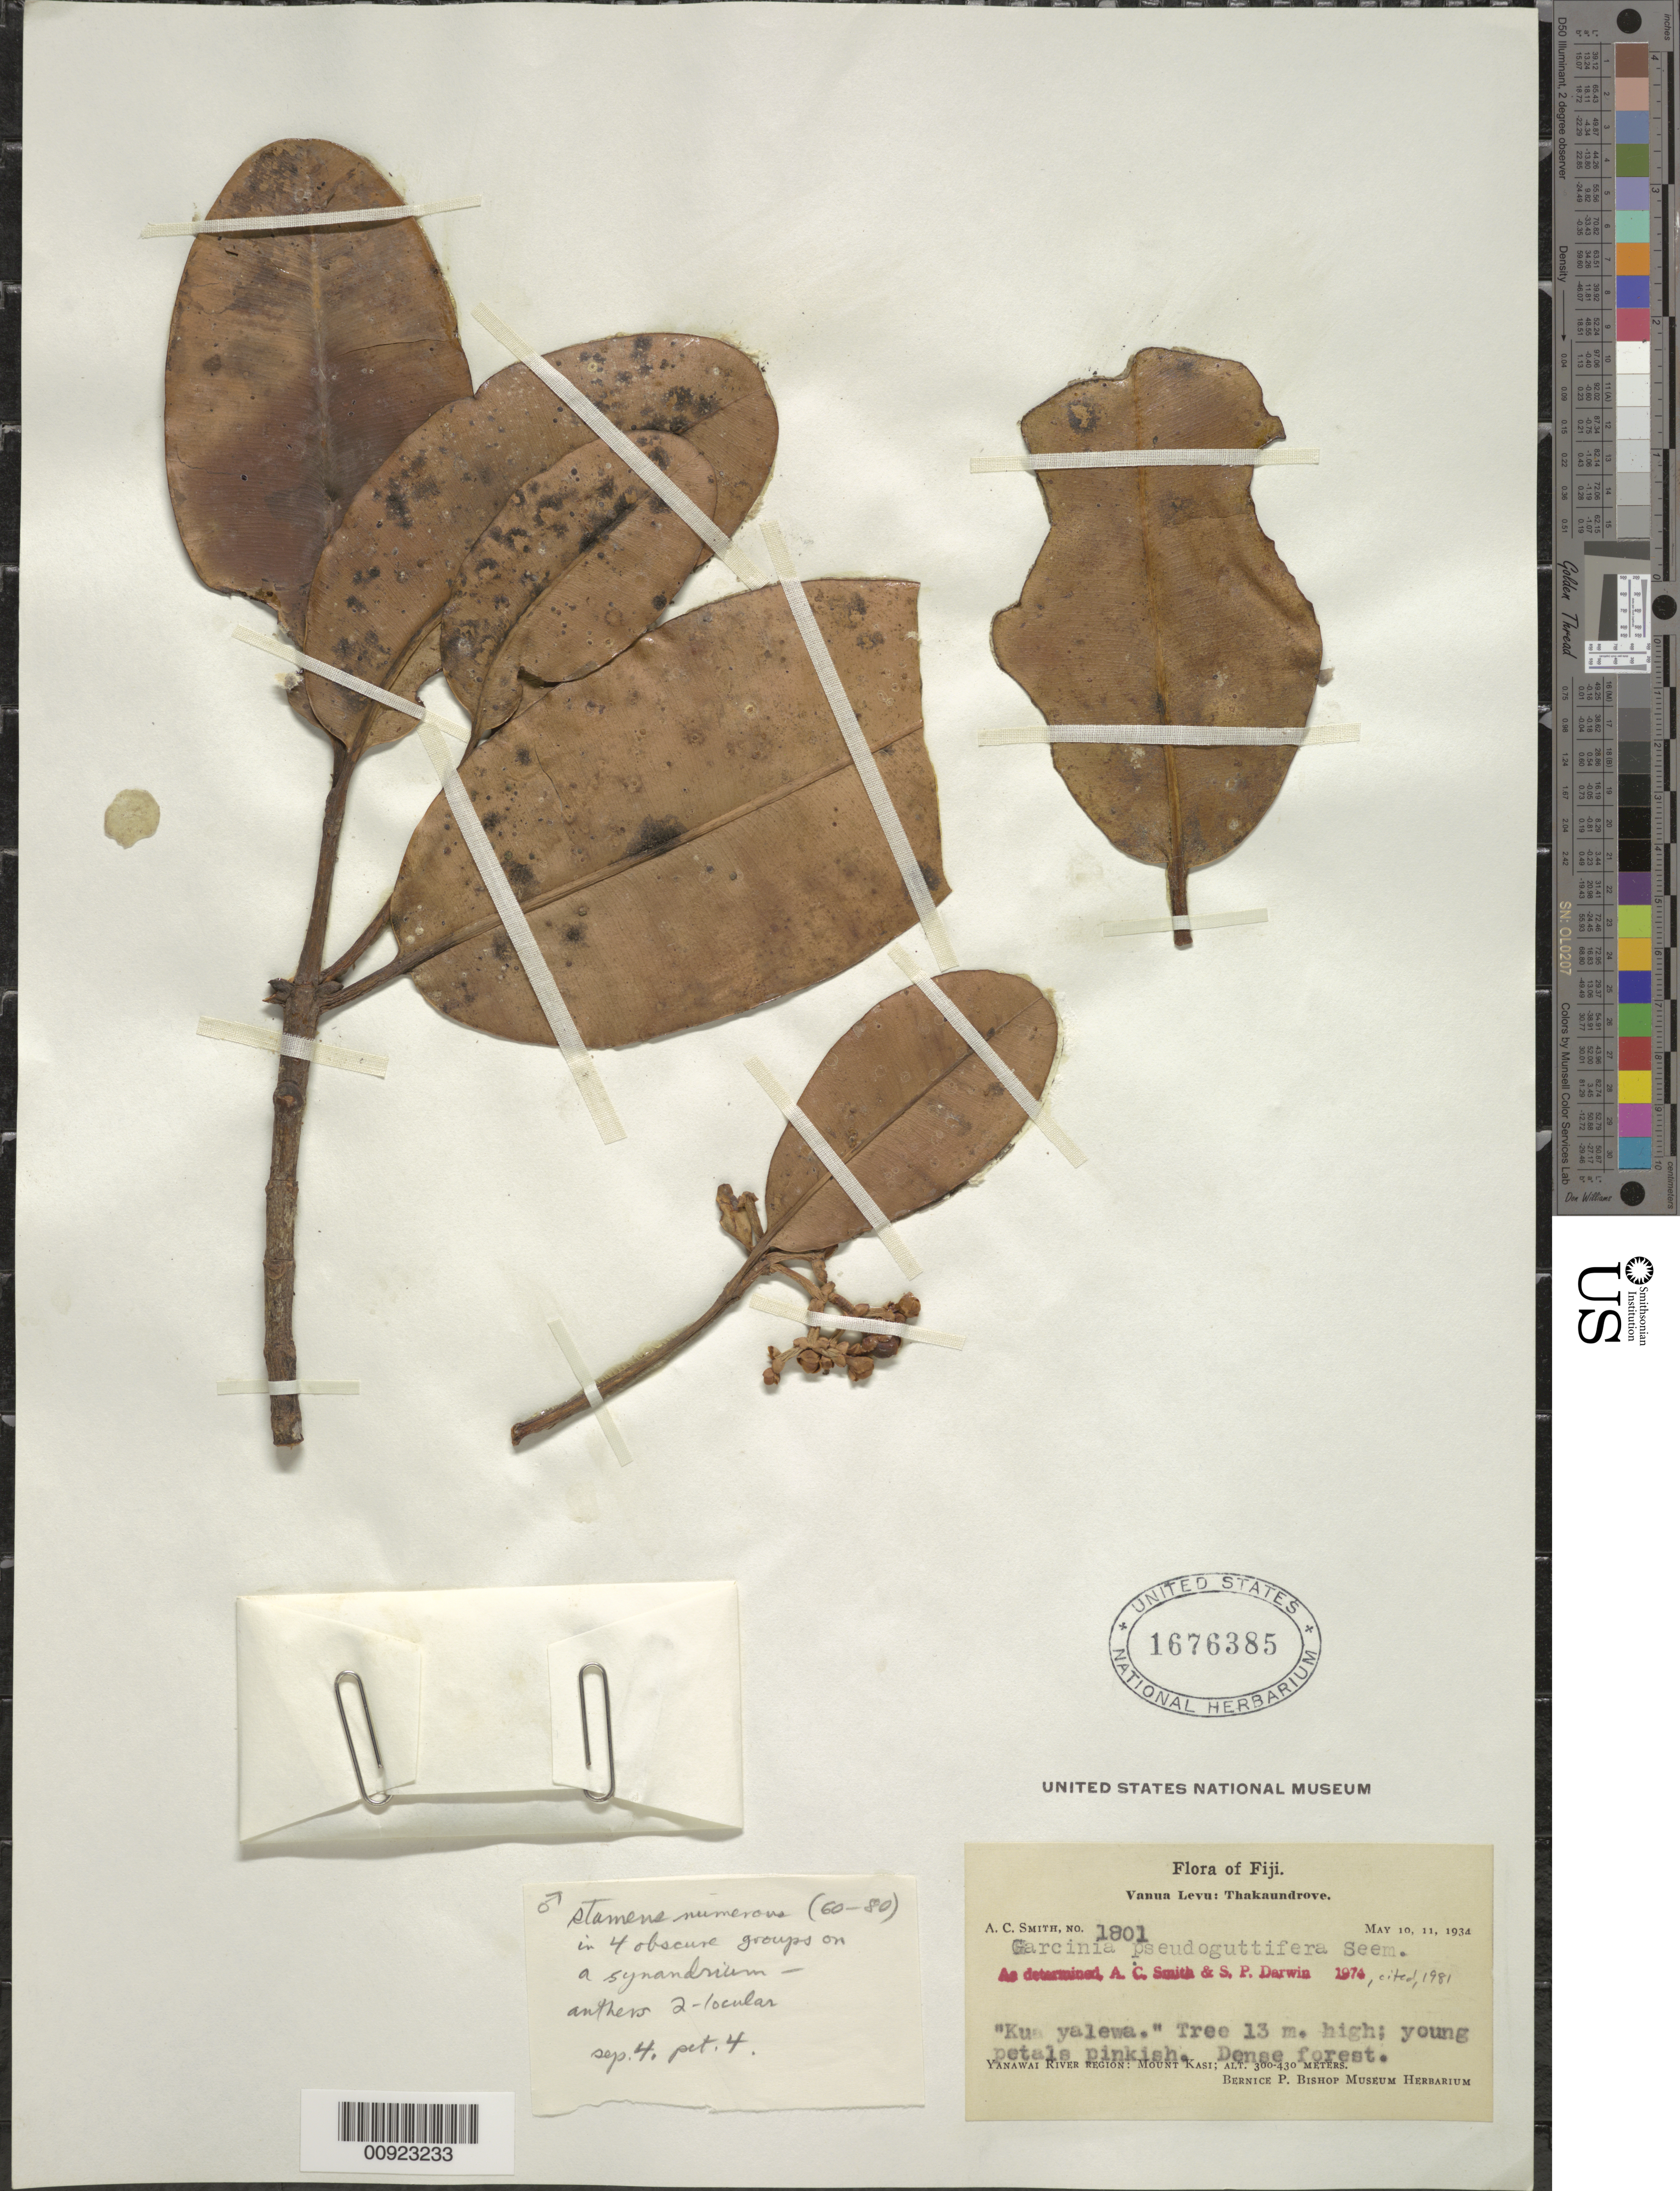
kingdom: Plantae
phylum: Tracheophyta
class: Magnoliopsida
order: Malpighiales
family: Clusiaceae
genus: Garcinia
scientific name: Garcinia pseudoguttifera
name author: Seem.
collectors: C. A. Smith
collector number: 1801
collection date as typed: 10 May 1934 to 11 May 1934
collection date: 1934-05-10/1934-05-11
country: Fiji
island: Vanua Levu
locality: Yanawai River Region: Mount Kasi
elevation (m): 300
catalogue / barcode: US 1676385